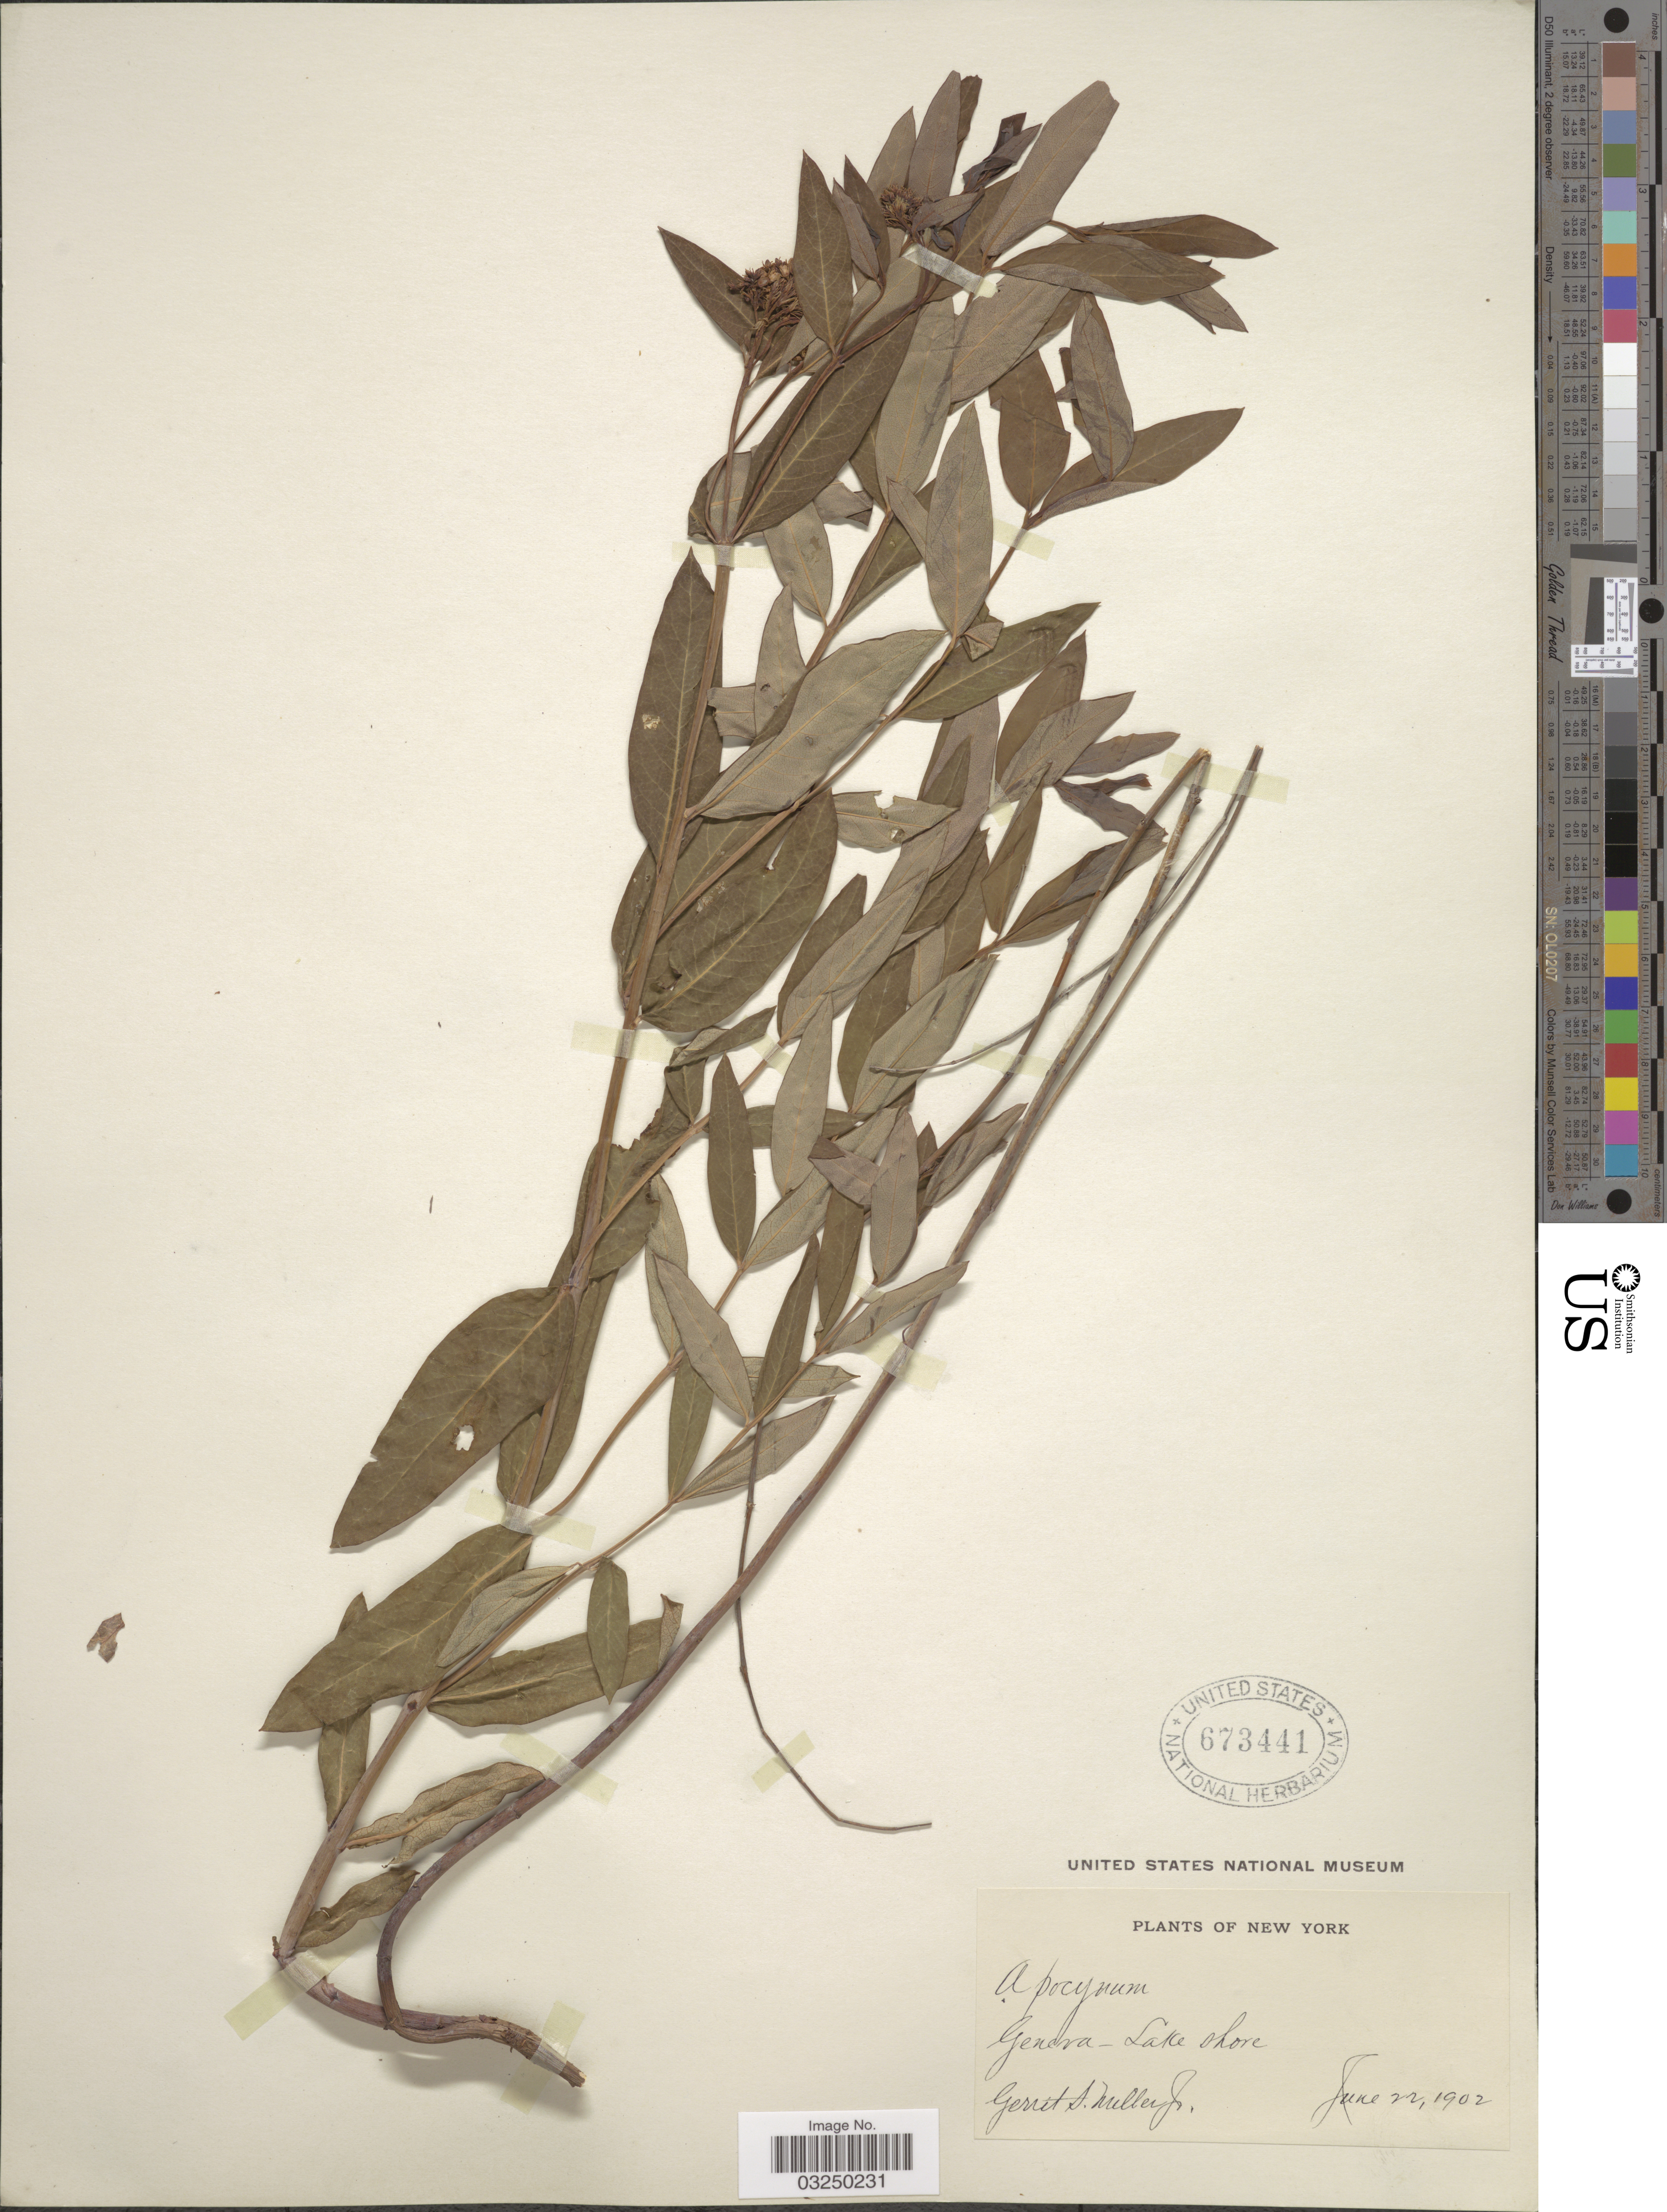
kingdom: Plantae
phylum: Tracheophyta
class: Magnoliopsida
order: Gentianales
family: Apocynaceae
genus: Apocynum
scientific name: Apocynum sp.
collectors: G. S. Miller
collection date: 1902-06-22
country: United States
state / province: New York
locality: Geneva-Lake shore.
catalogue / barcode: US 673441